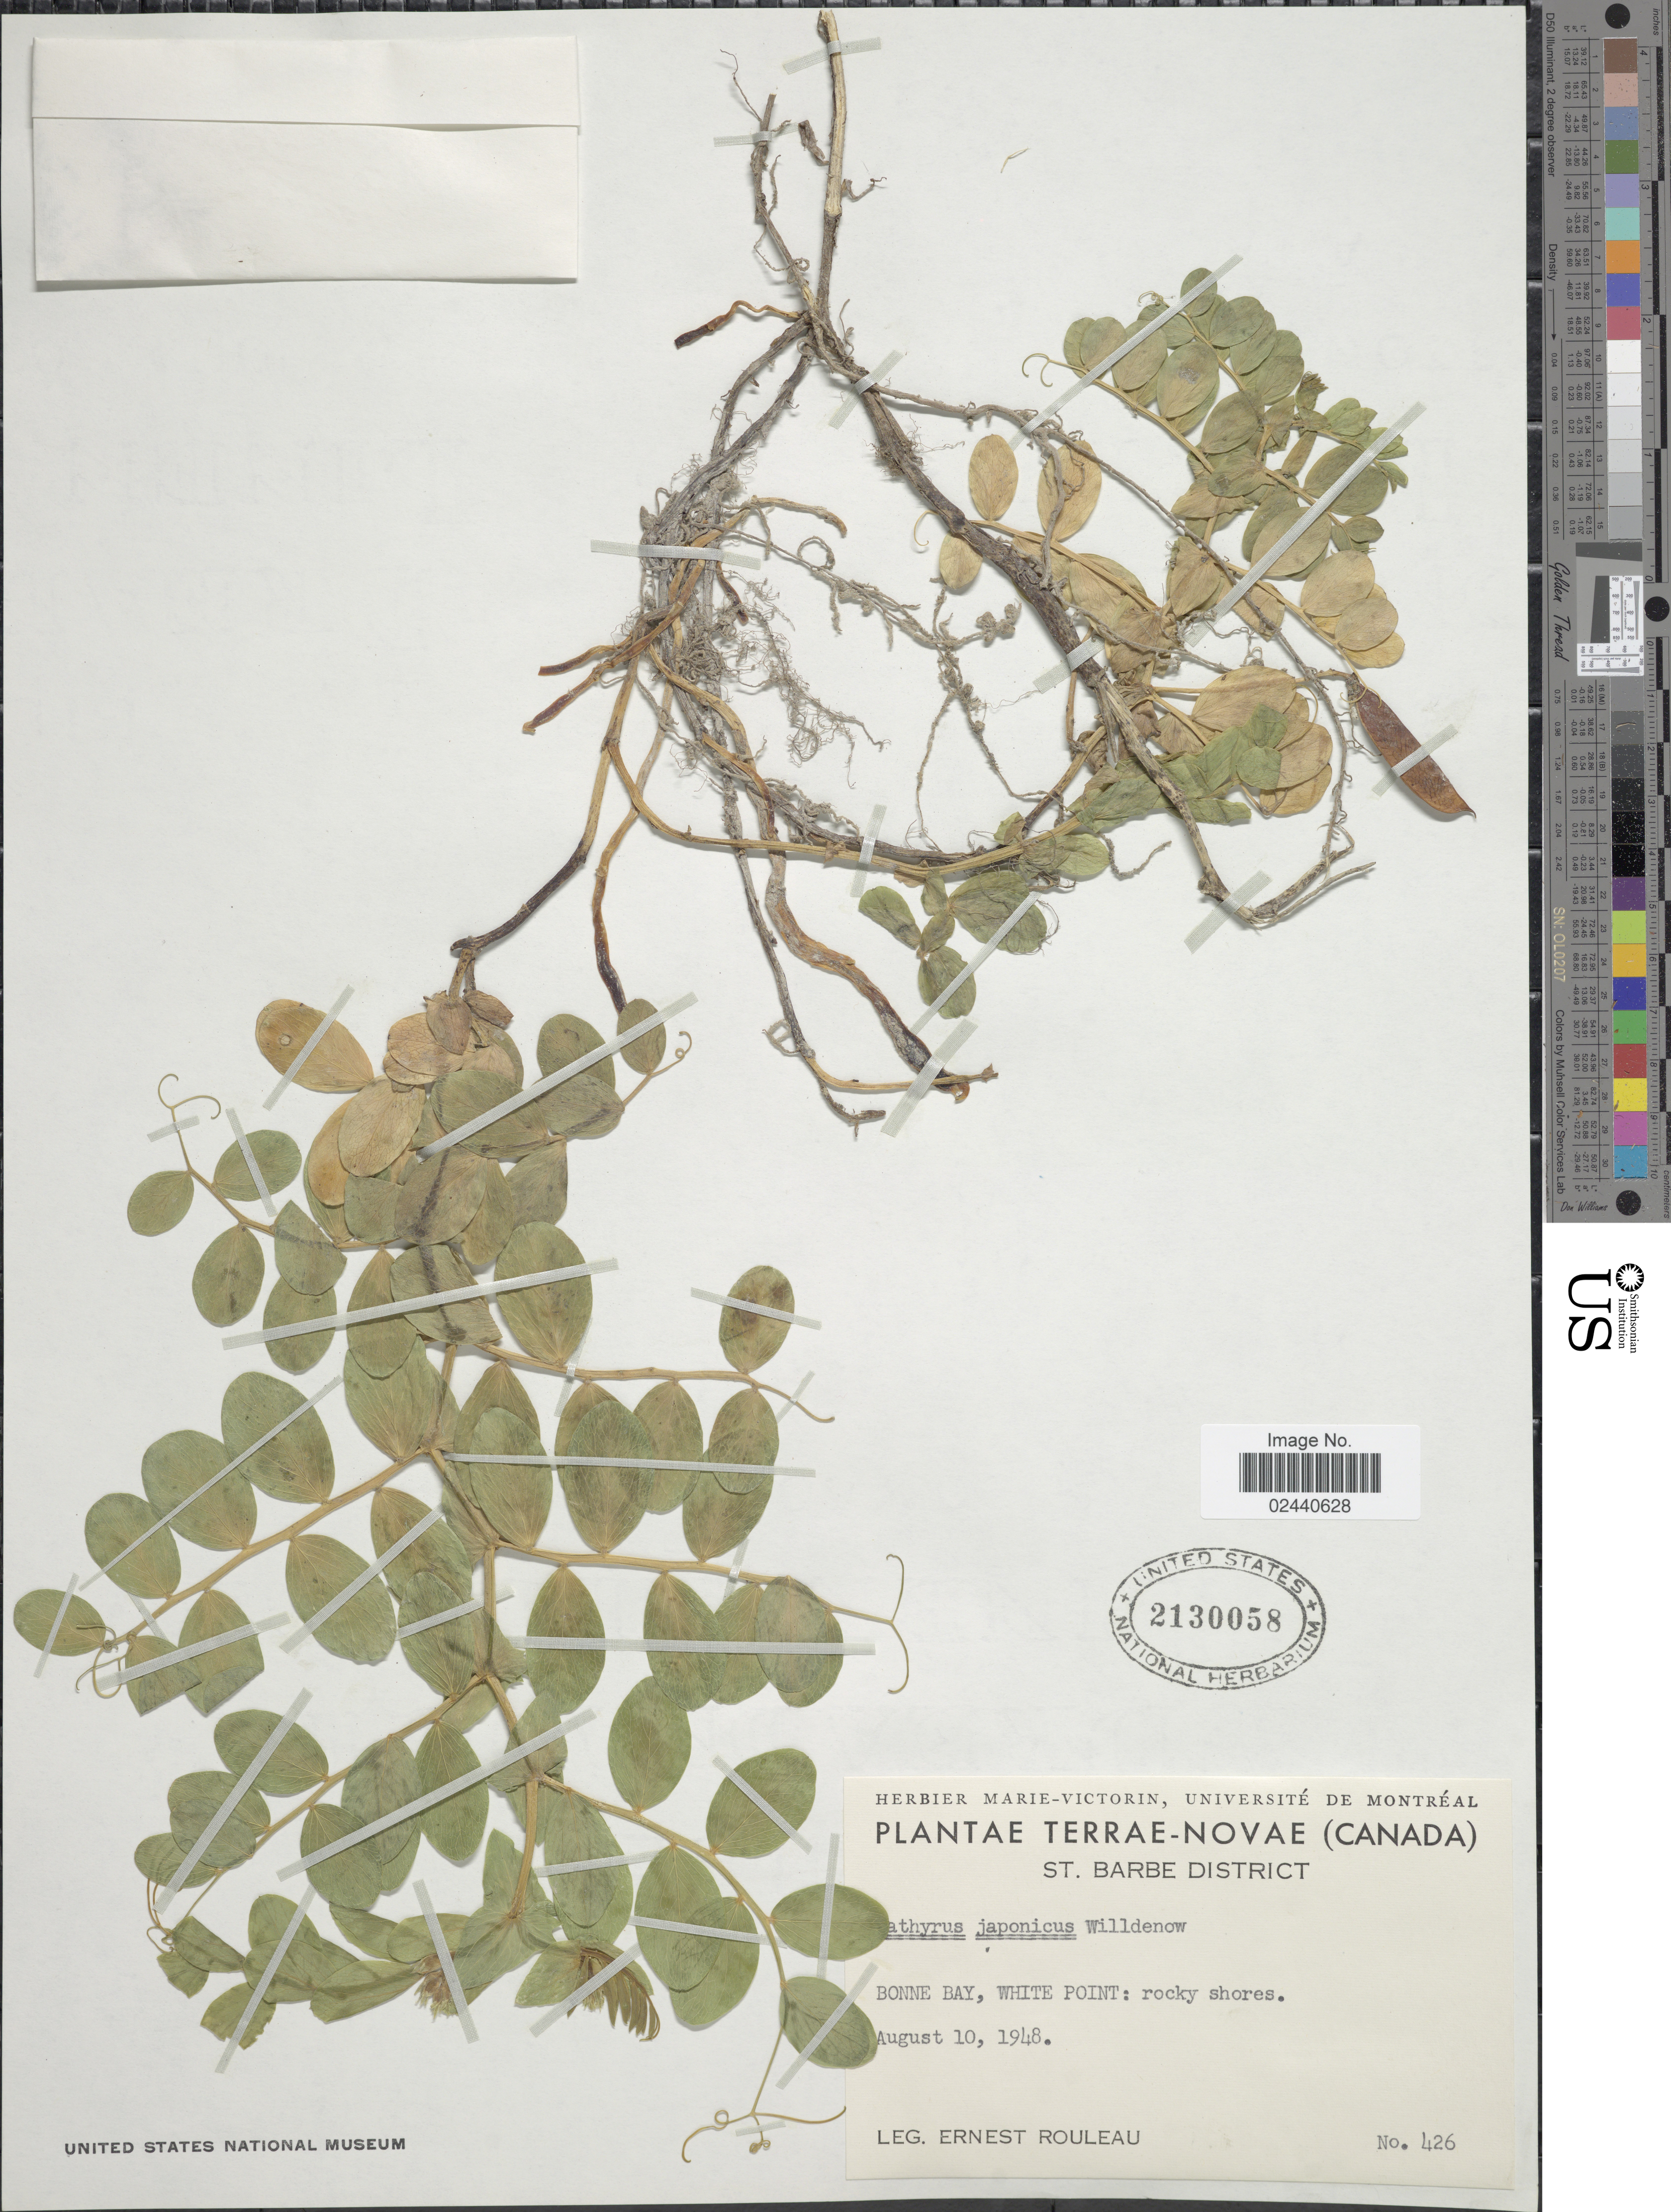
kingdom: Plantae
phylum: Tracheophyta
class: Magnoliopsida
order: Fabales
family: Fabaceae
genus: Lathyrus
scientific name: Lathyrus japonicus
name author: Willd.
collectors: E. Rouleau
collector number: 426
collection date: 1948-08-10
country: Canada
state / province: Newfoundland and Labrador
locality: Terrae-Novae, St. Barbe District, Bonne Bay, White Point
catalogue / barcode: US 2130058